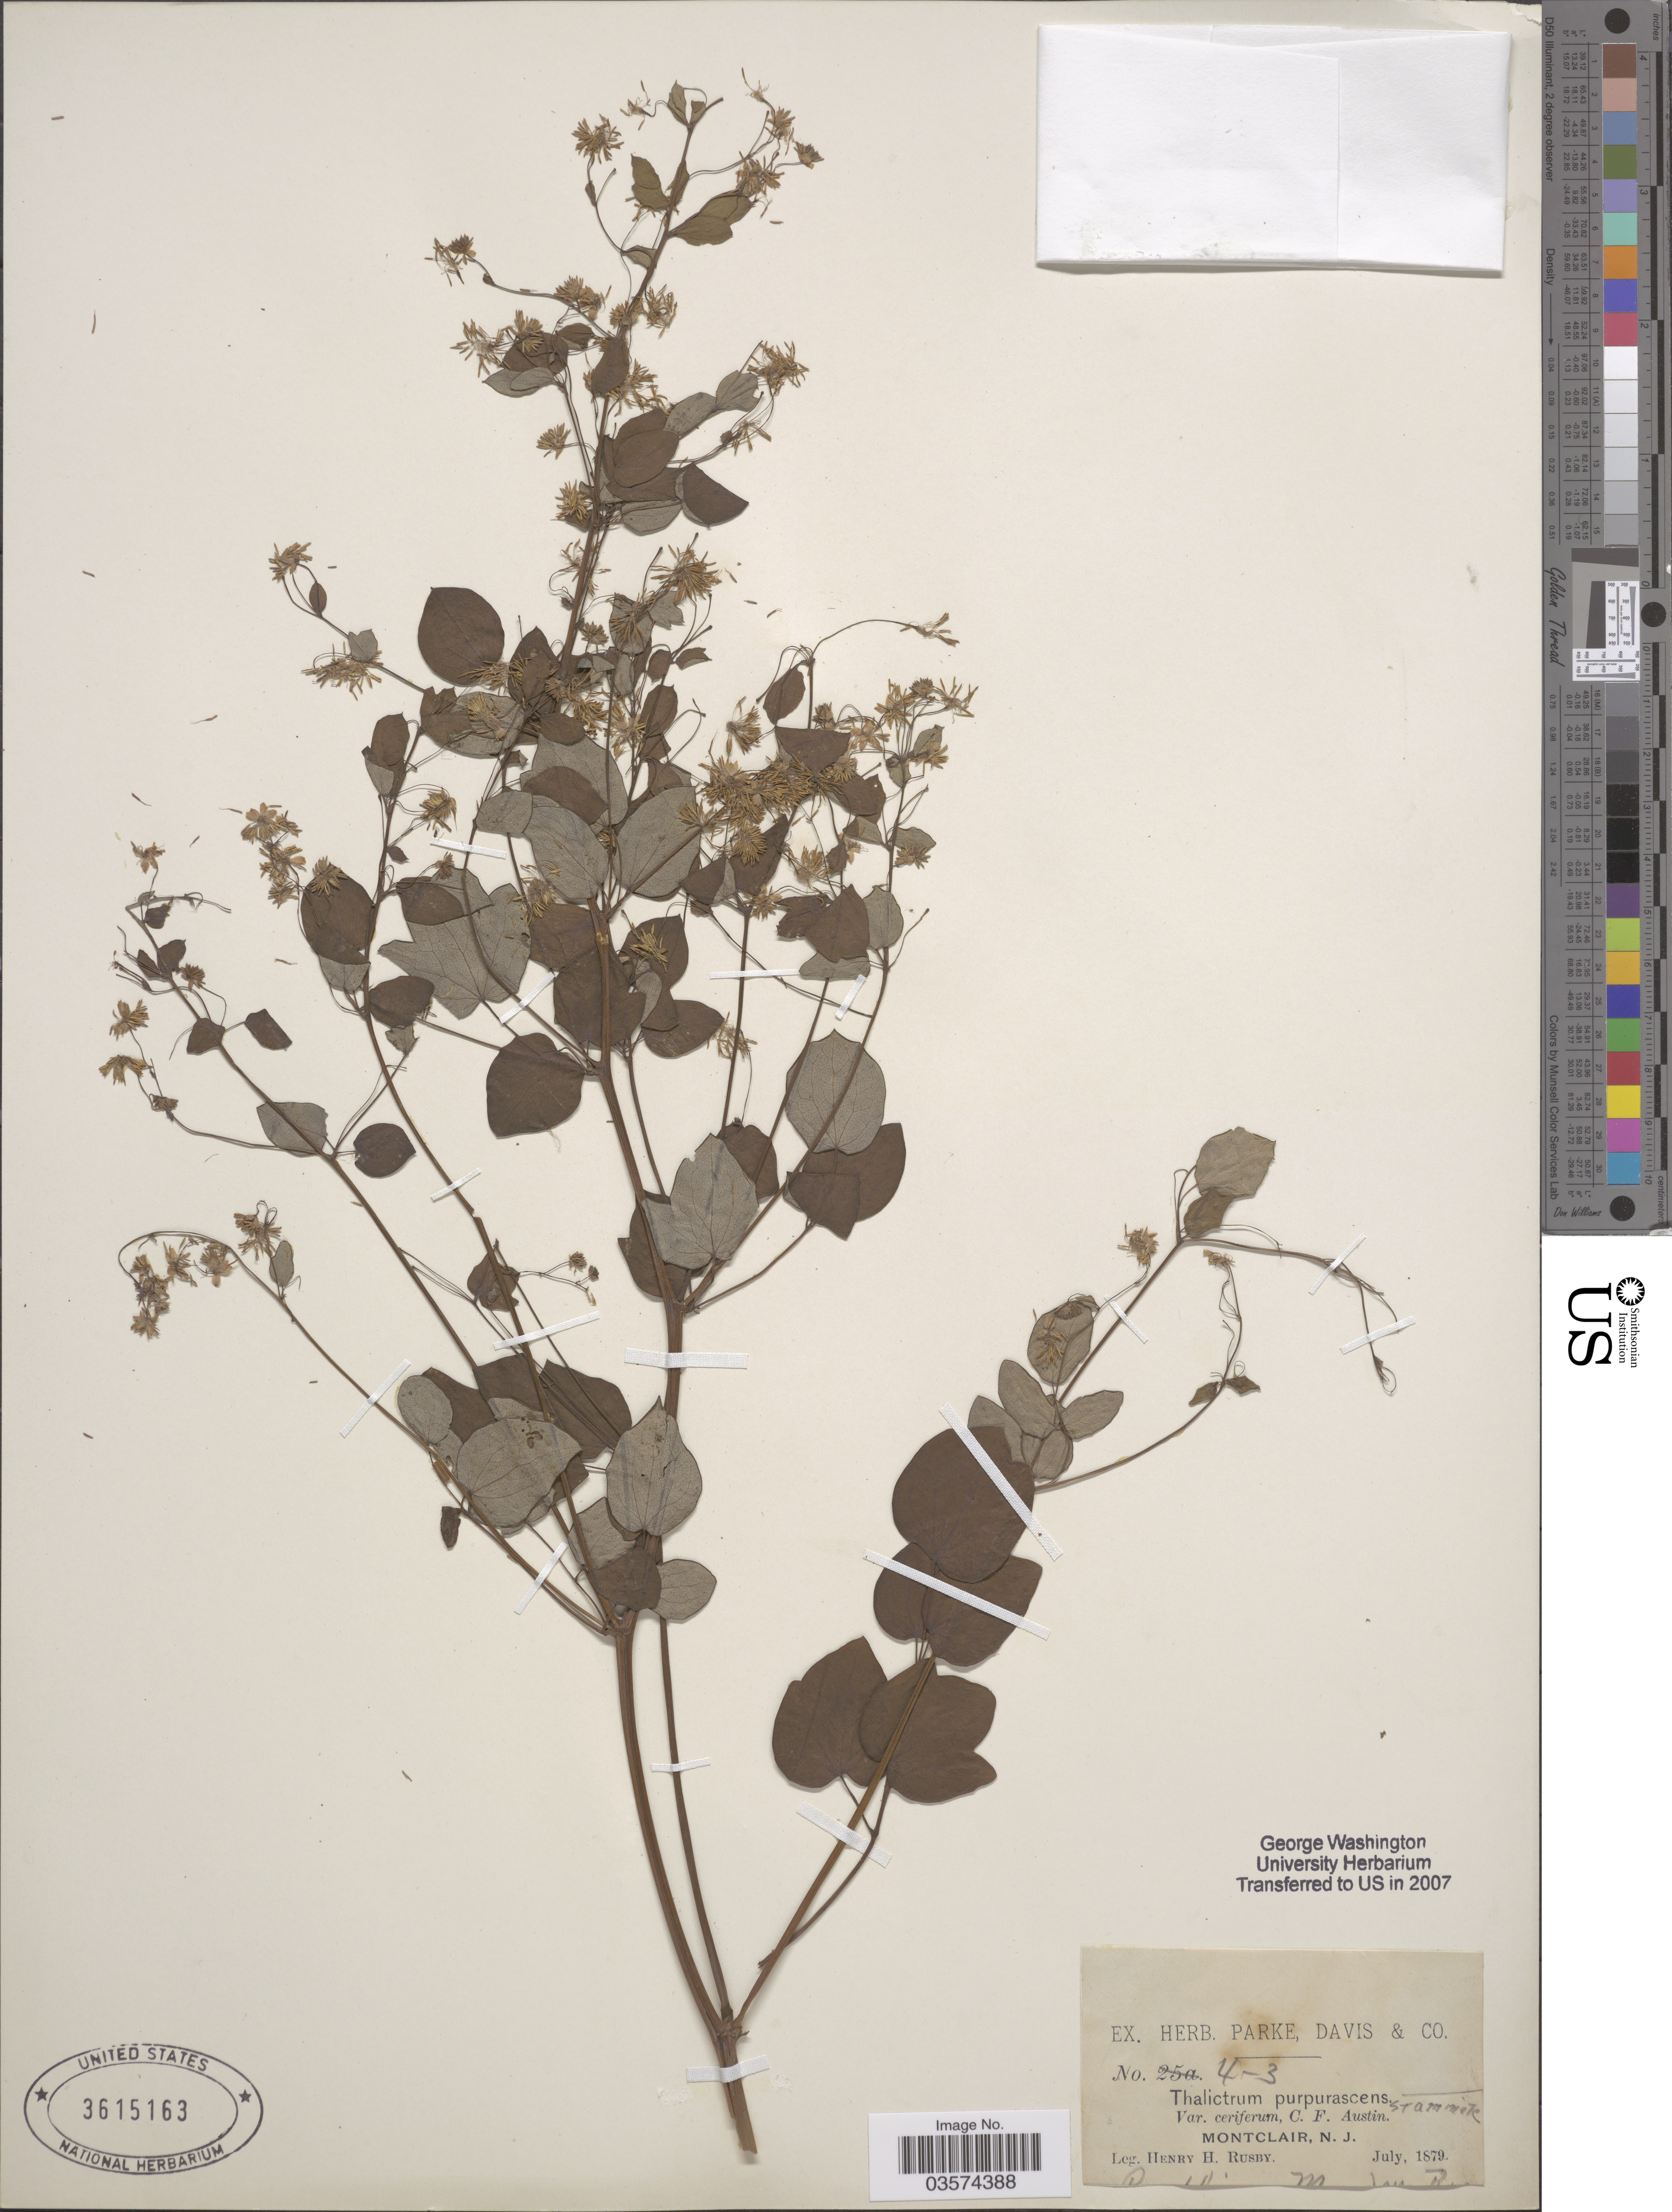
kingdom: Plantae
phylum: Tracheophyta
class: Magnoliopsida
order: Ranunculales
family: Ranunculaceae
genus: Thalictrum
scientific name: Thalictrum purpurascens var. ceriferum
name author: Austin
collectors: H. H. Rusby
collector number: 4-3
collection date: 1879-07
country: United States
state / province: New Jersey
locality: Montclair.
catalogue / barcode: US 3615163